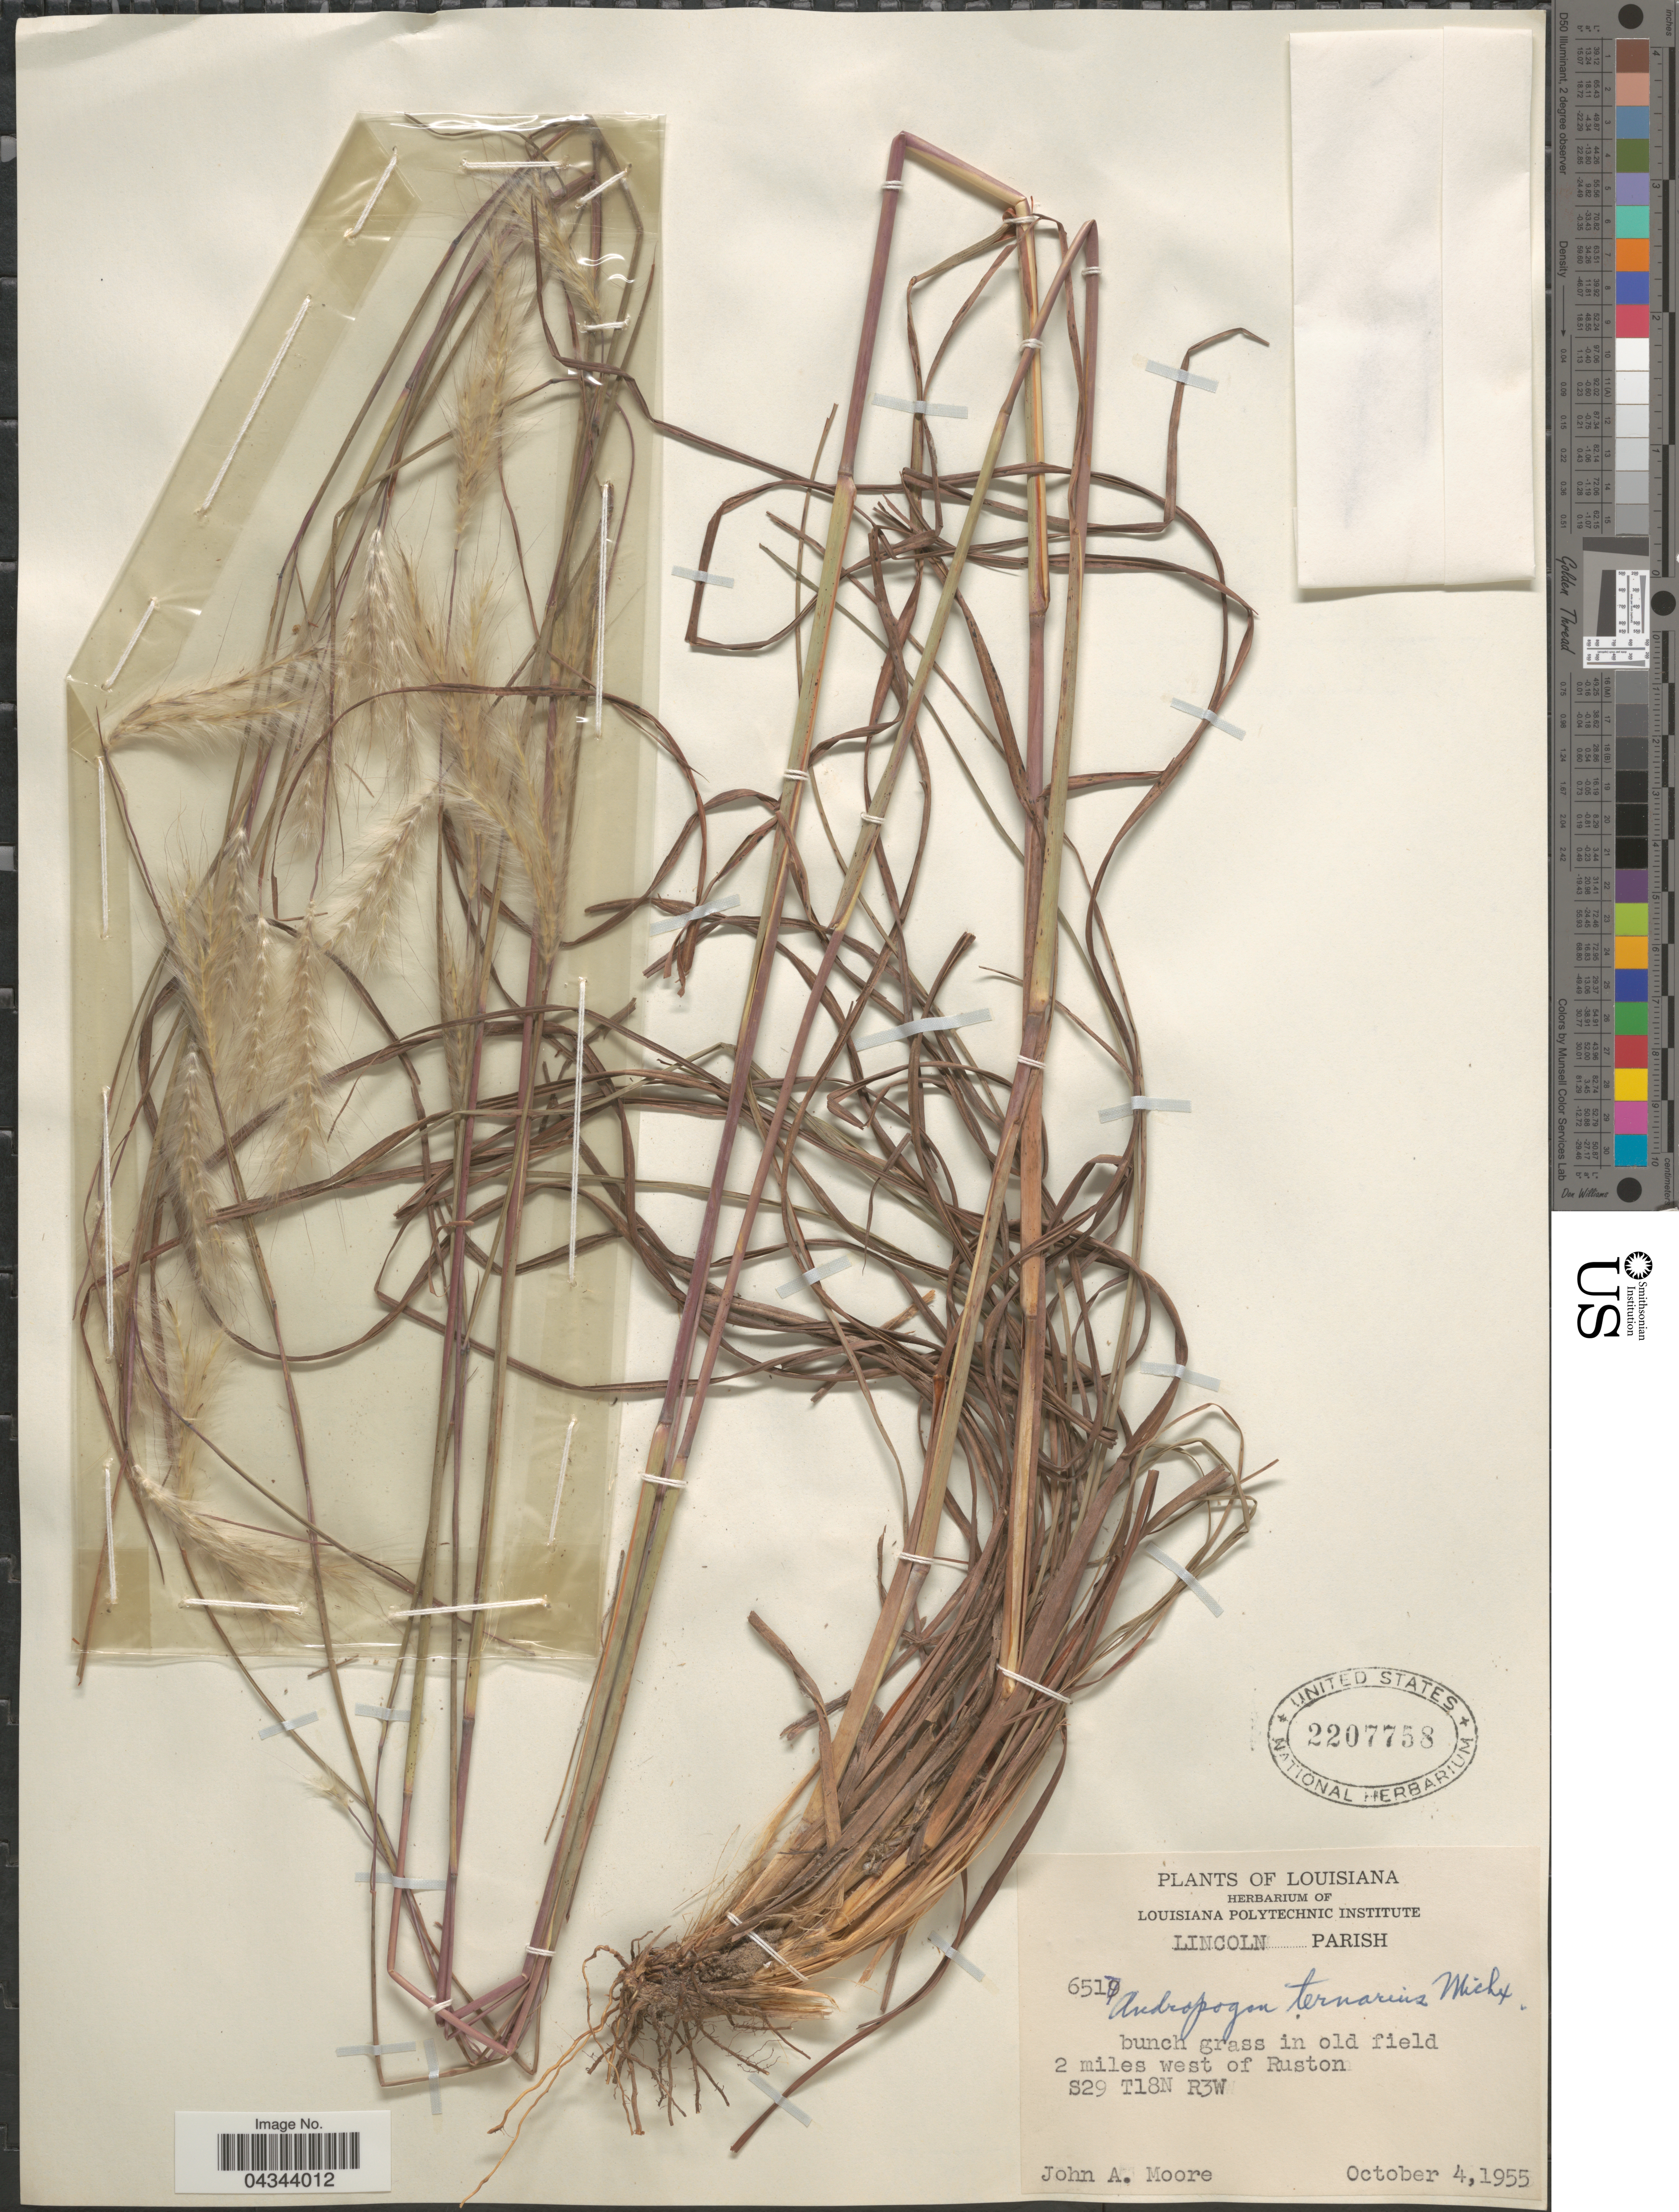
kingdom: Plantae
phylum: Tracheophyta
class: Liliopsida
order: Poales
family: Poaceae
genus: Andropogon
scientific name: Andropogon ternarius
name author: Michx.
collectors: J. A. Moore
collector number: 6517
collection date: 1955-10-04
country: United States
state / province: Louisiana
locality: Lincoln Parish. In old field 2 miles west of Ruston S29 T18N R3W.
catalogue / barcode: US 2207758